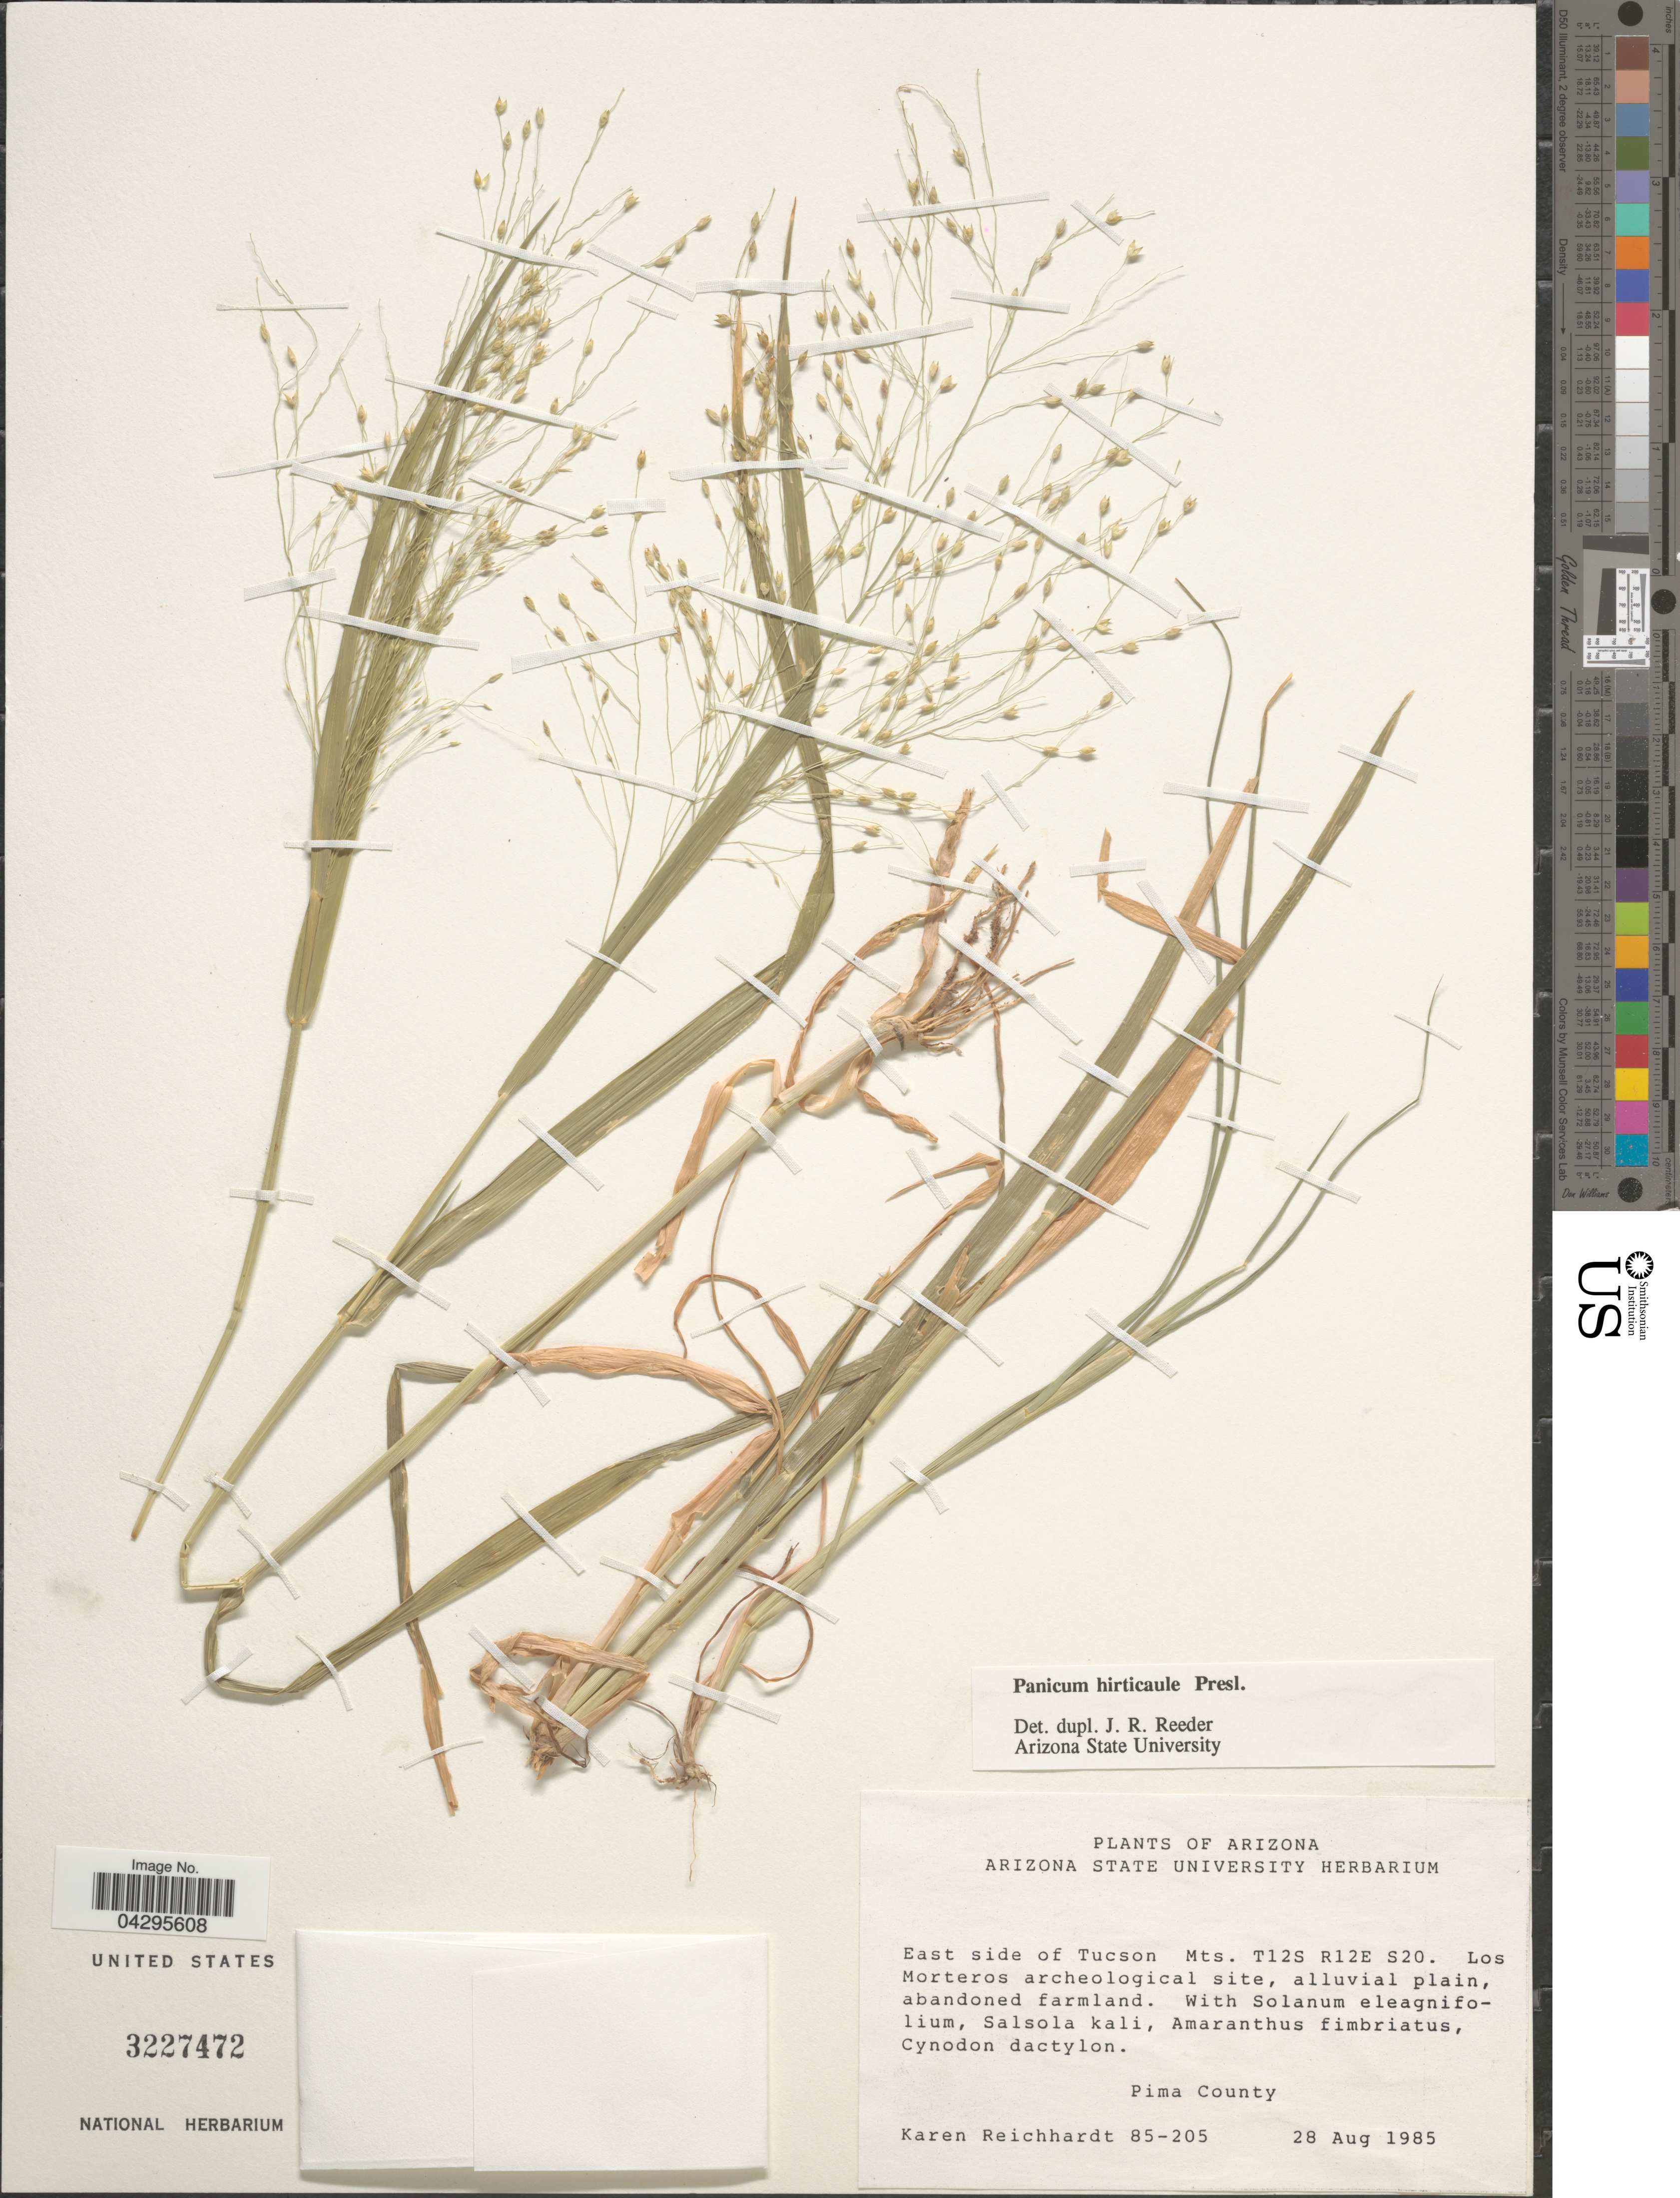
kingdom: Plantae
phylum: Tracheophyta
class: Liliopsida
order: Poales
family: Poaceae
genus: Panicum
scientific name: Panicum hirticaule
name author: J. Presl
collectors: K. Reichhardt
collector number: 85-205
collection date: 1985-08-28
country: United States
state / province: Arizona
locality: East side of Tucson Mts. T12S R12E S20. Los Morteros archeological site. Pima County.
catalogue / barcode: US 3227472